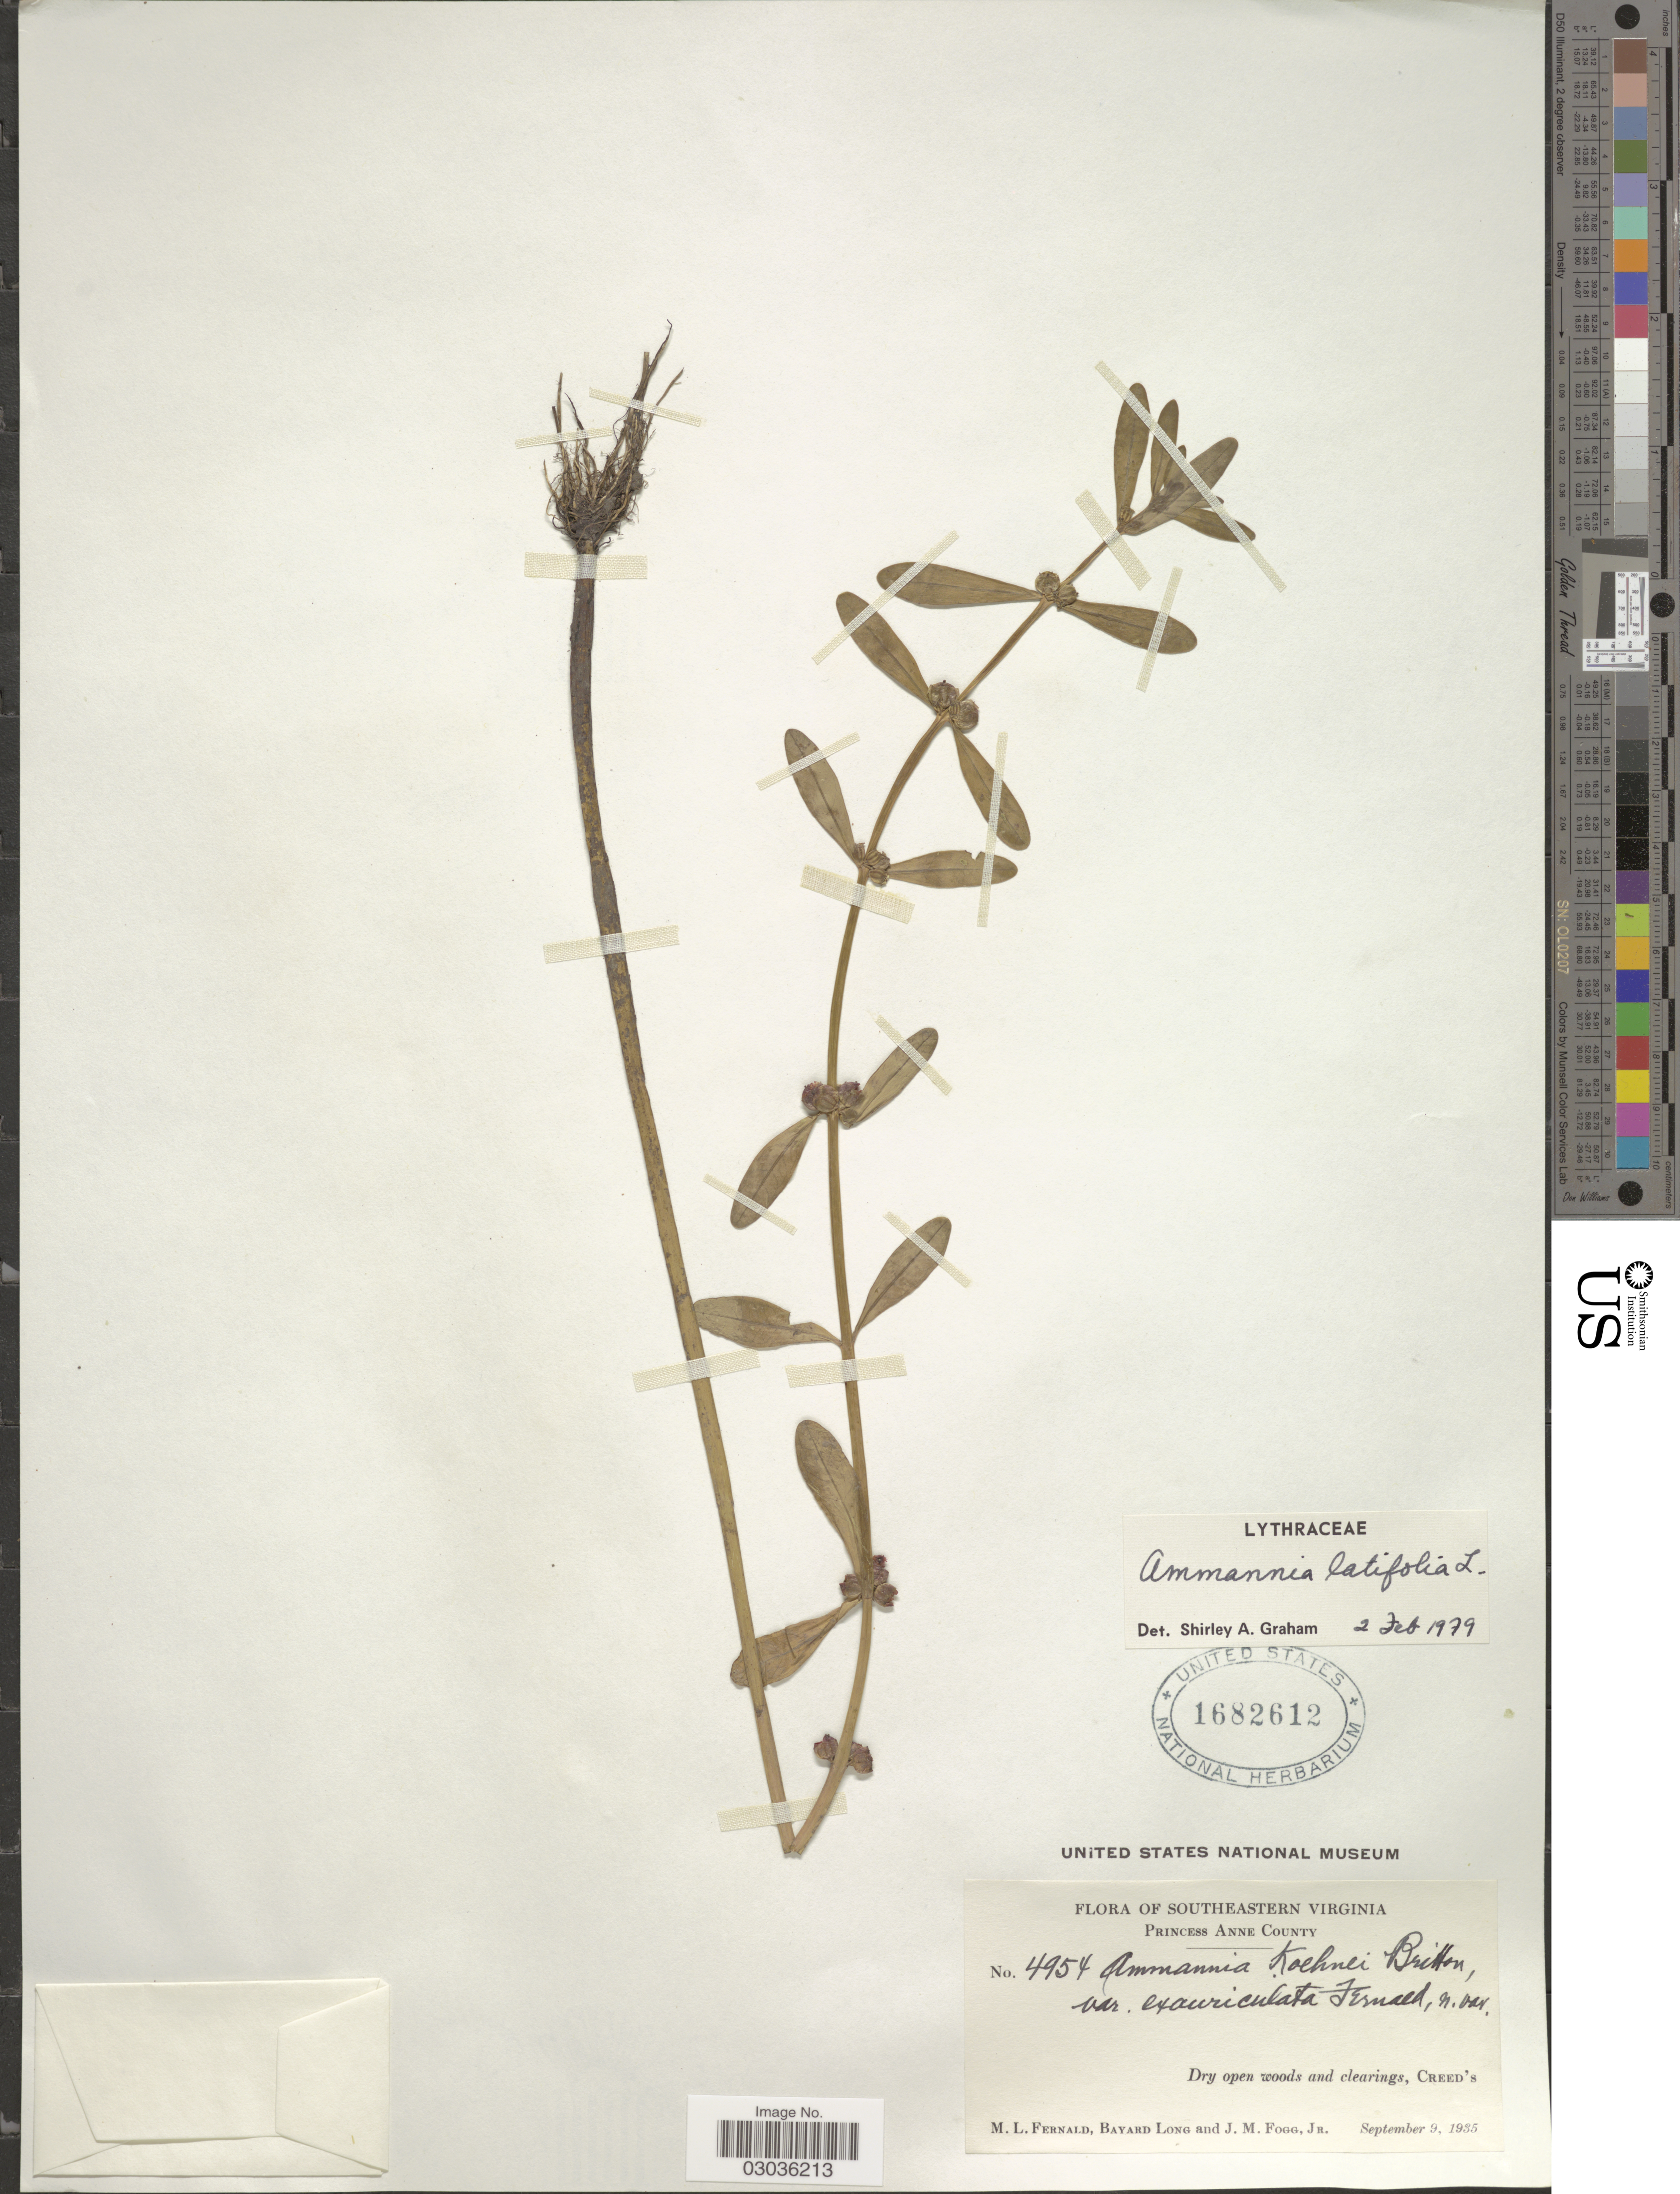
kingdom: Plantae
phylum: Tracheophyta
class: Magnoliopsida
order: Myrtales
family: Lythraceae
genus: Ammannia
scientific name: Ammannia latifolia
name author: L.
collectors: M. L. Fernald, B. Long & J. Fogg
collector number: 4954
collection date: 1935-09-09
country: United States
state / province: Virginia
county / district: City of Virginia Beach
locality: Southeastern Virginia, Princess Anne (=historic county name) County, Creed's.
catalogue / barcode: US 1682612